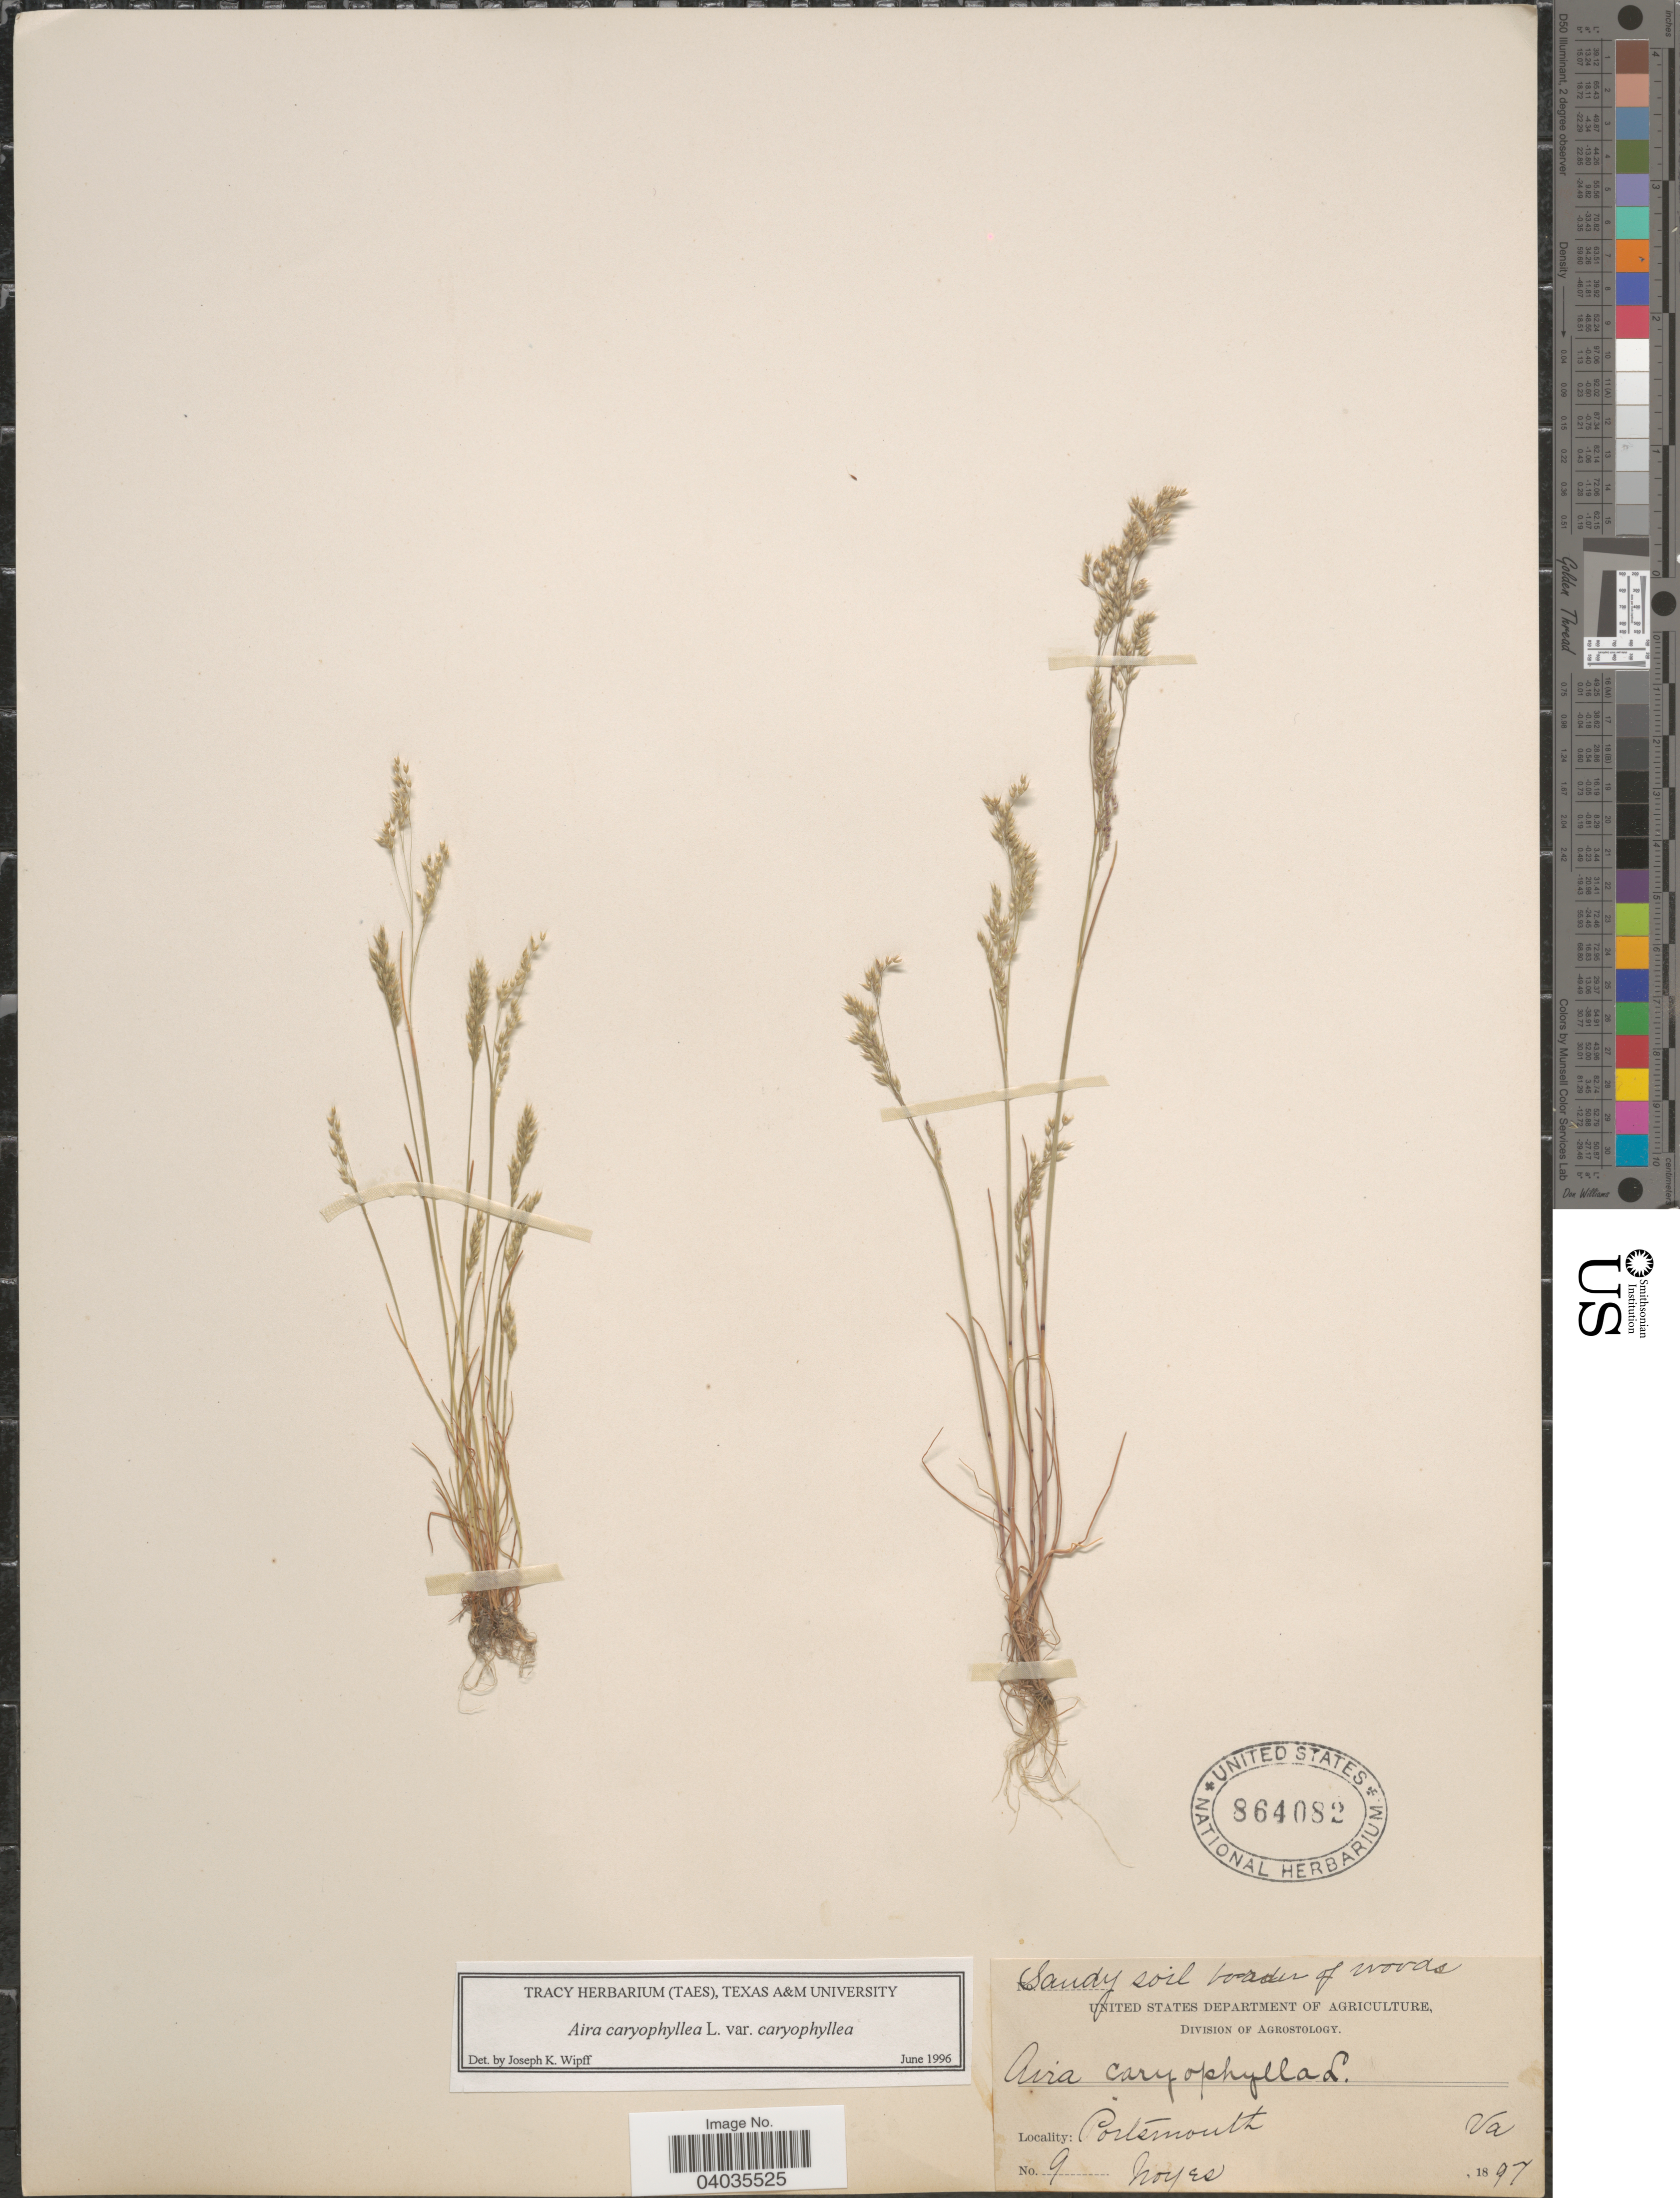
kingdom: Plantae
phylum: Tracheophyta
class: Liliopsida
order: Poales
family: Poaceae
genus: Aira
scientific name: Aira caryophyllea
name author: L.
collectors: Noyes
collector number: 9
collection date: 1897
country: United States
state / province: Virginia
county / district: City of Portsmouth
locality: Portsmouth.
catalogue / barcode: US 864082